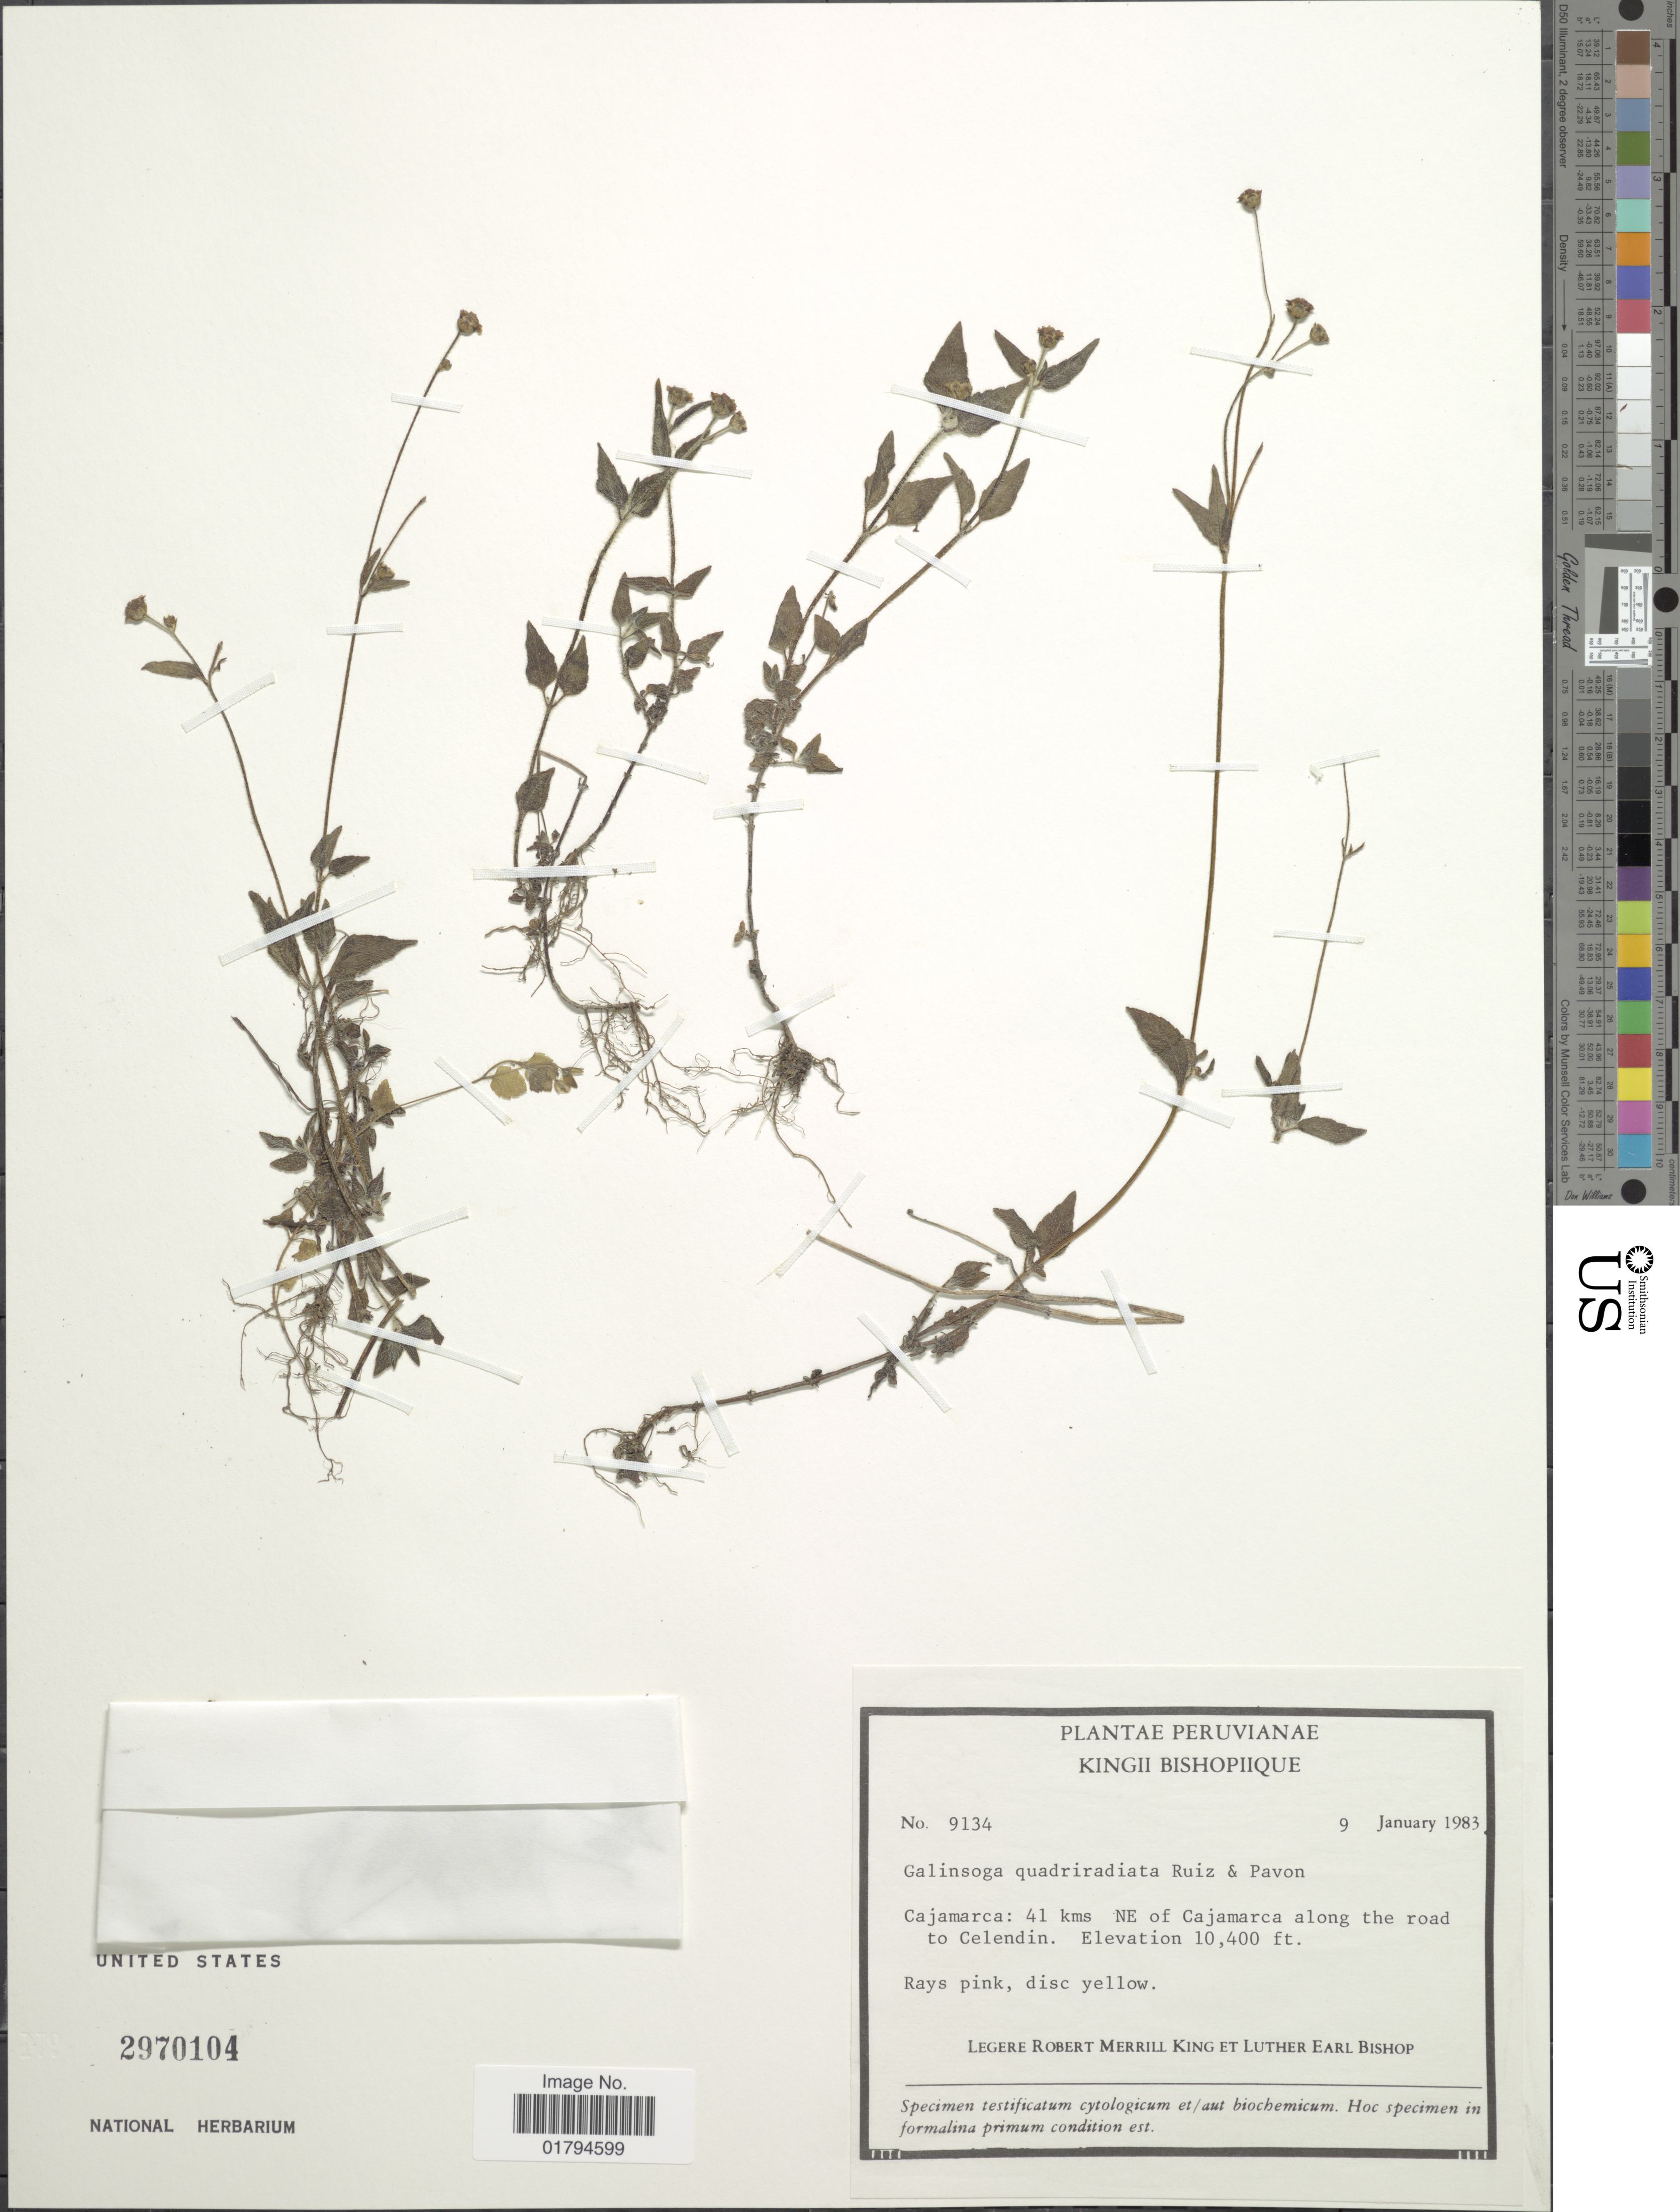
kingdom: Plantae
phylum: Tracheophyta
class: Magnoliopsida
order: Asterales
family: Asteraceae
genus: Galinsoga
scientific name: Galinsoga quadriradiata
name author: Ruiz & Pav.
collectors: R. M. King & L. E. Bishop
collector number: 9134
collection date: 1983-01-09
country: Peru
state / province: Cajamarca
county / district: Celendín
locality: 41 kms NE of Cajamarca along the road to Celendin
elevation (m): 3170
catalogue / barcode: US 2970104